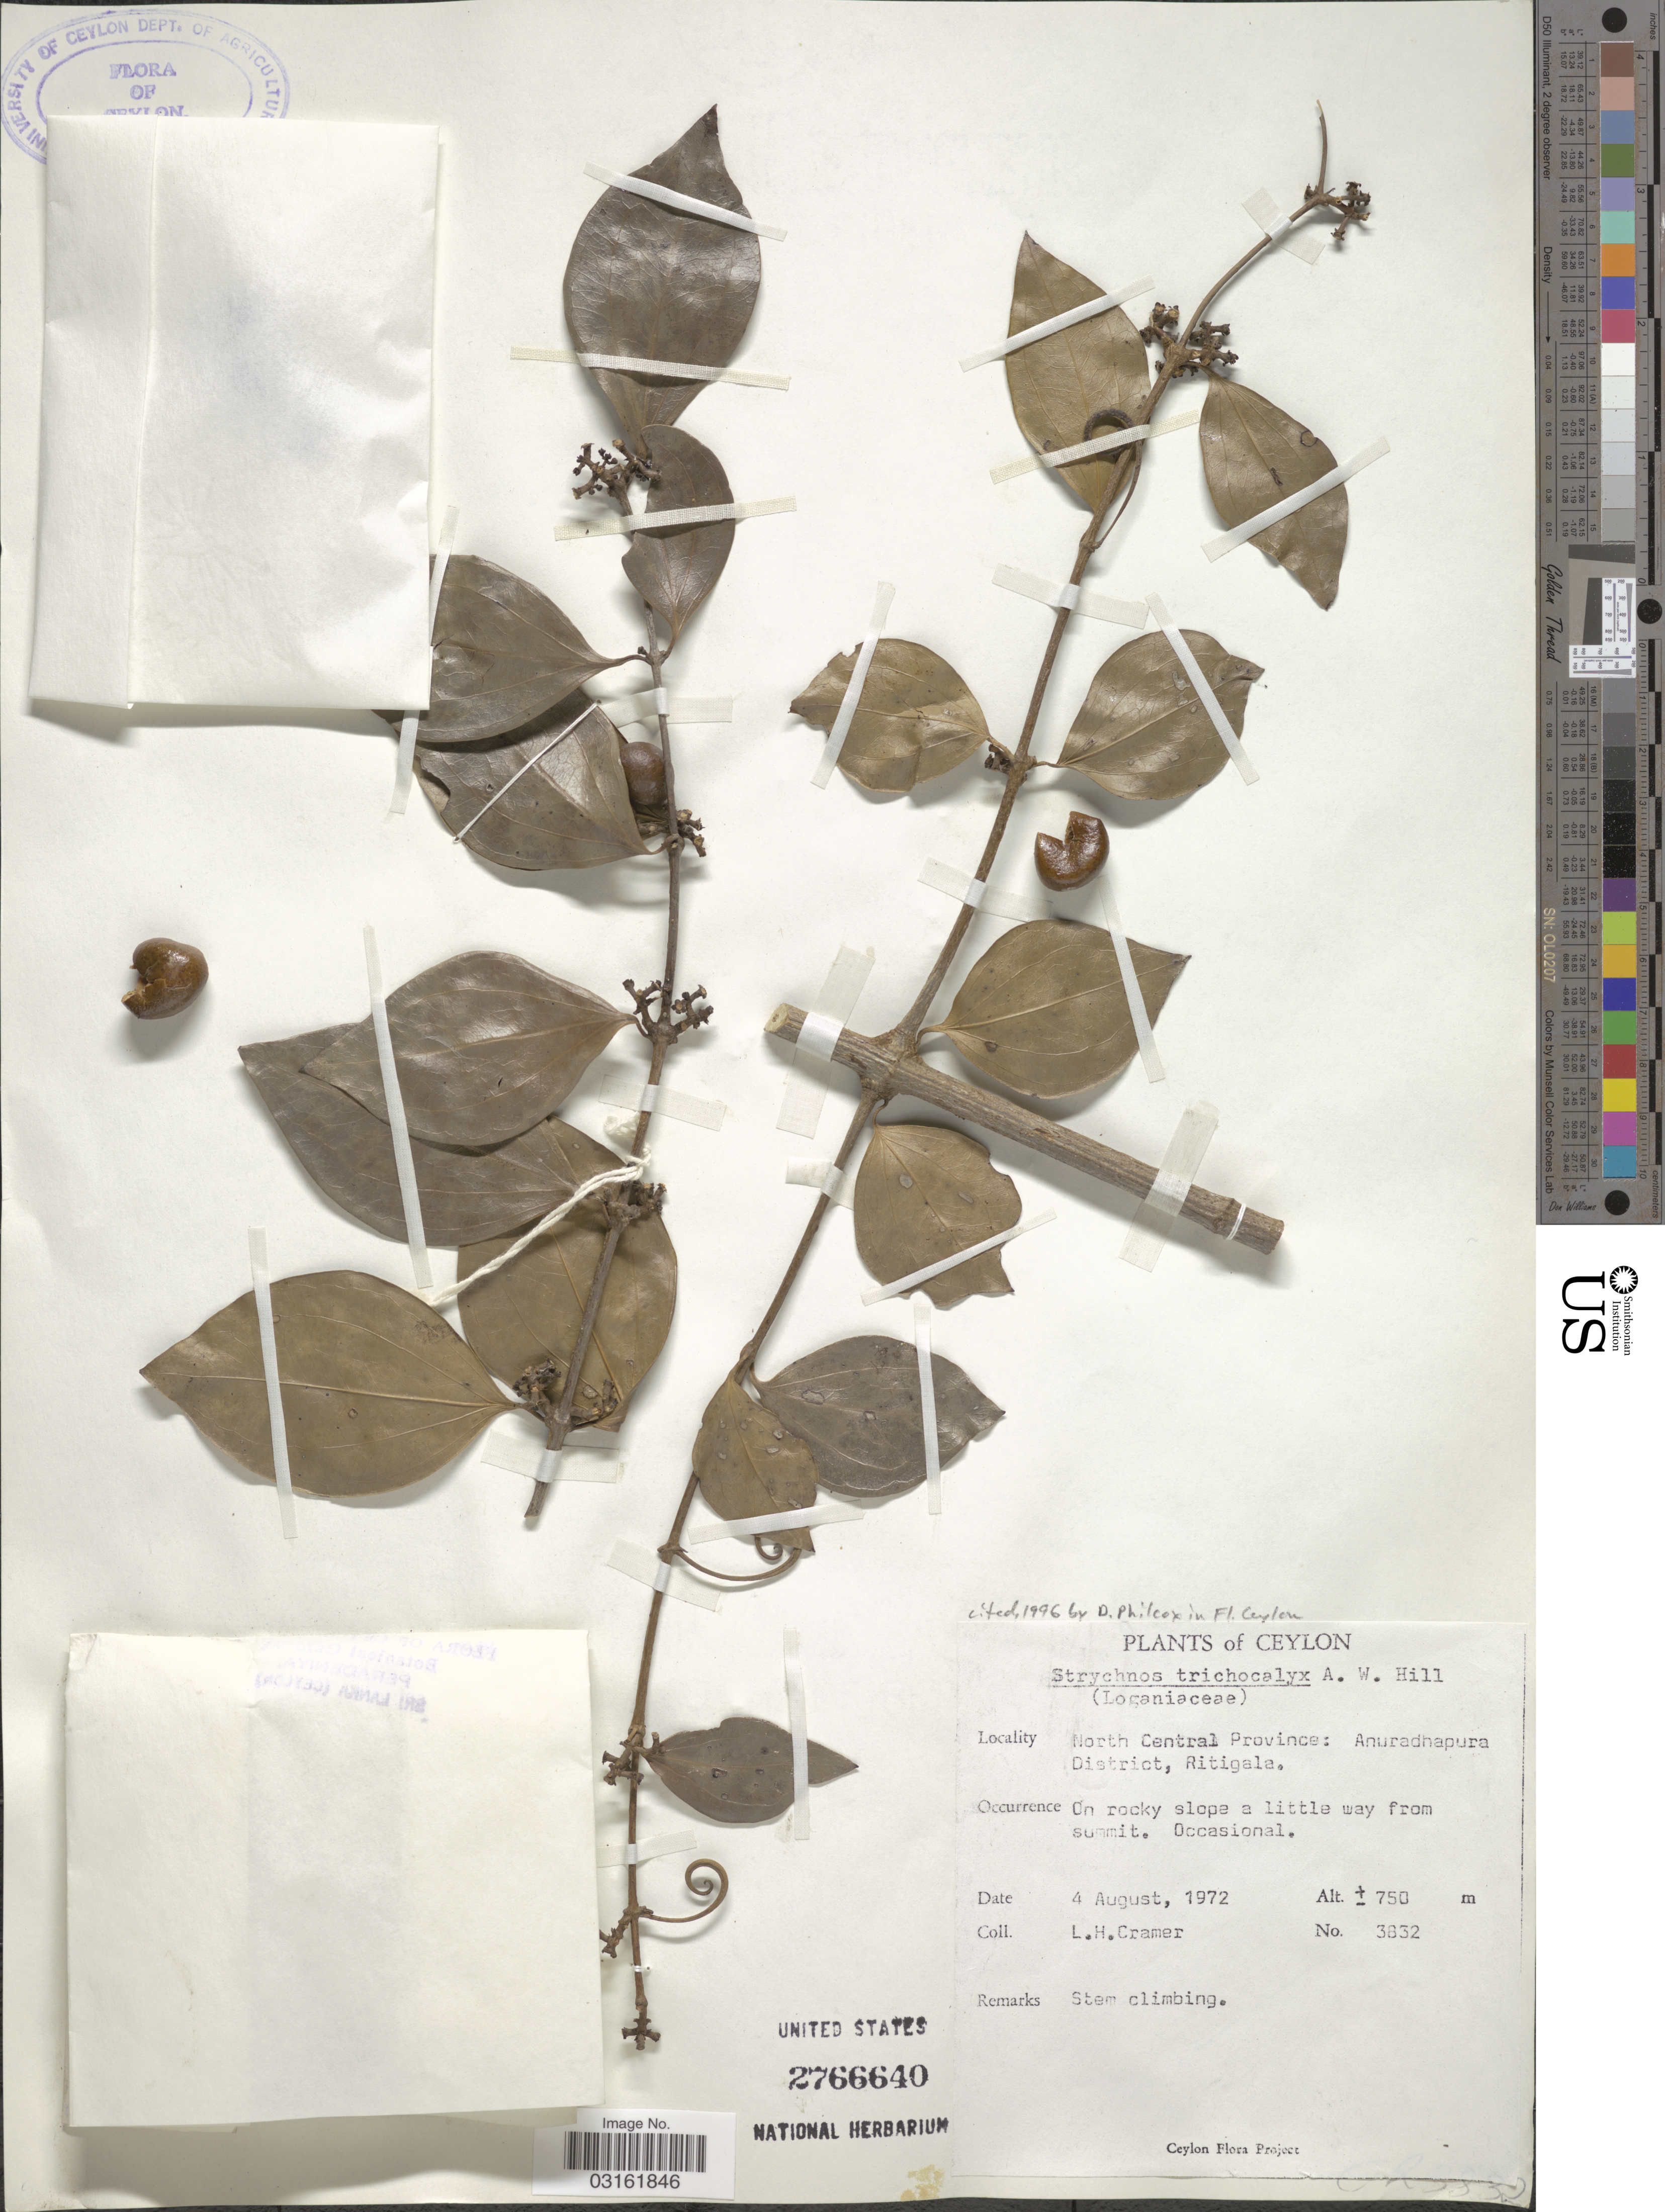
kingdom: Plantae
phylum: Tracheophyta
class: Magnoliopsida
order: Gentianales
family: Loganiaceae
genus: Strychnos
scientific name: Strychnos trichocalyx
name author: A.W. Hill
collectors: L. H. Cramer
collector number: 3832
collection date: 1972-08-04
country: Sri Lanka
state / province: North Central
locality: Ceylon. North Central Province: Anuradhapura District, Ritigala.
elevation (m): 750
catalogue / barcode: US 2766640